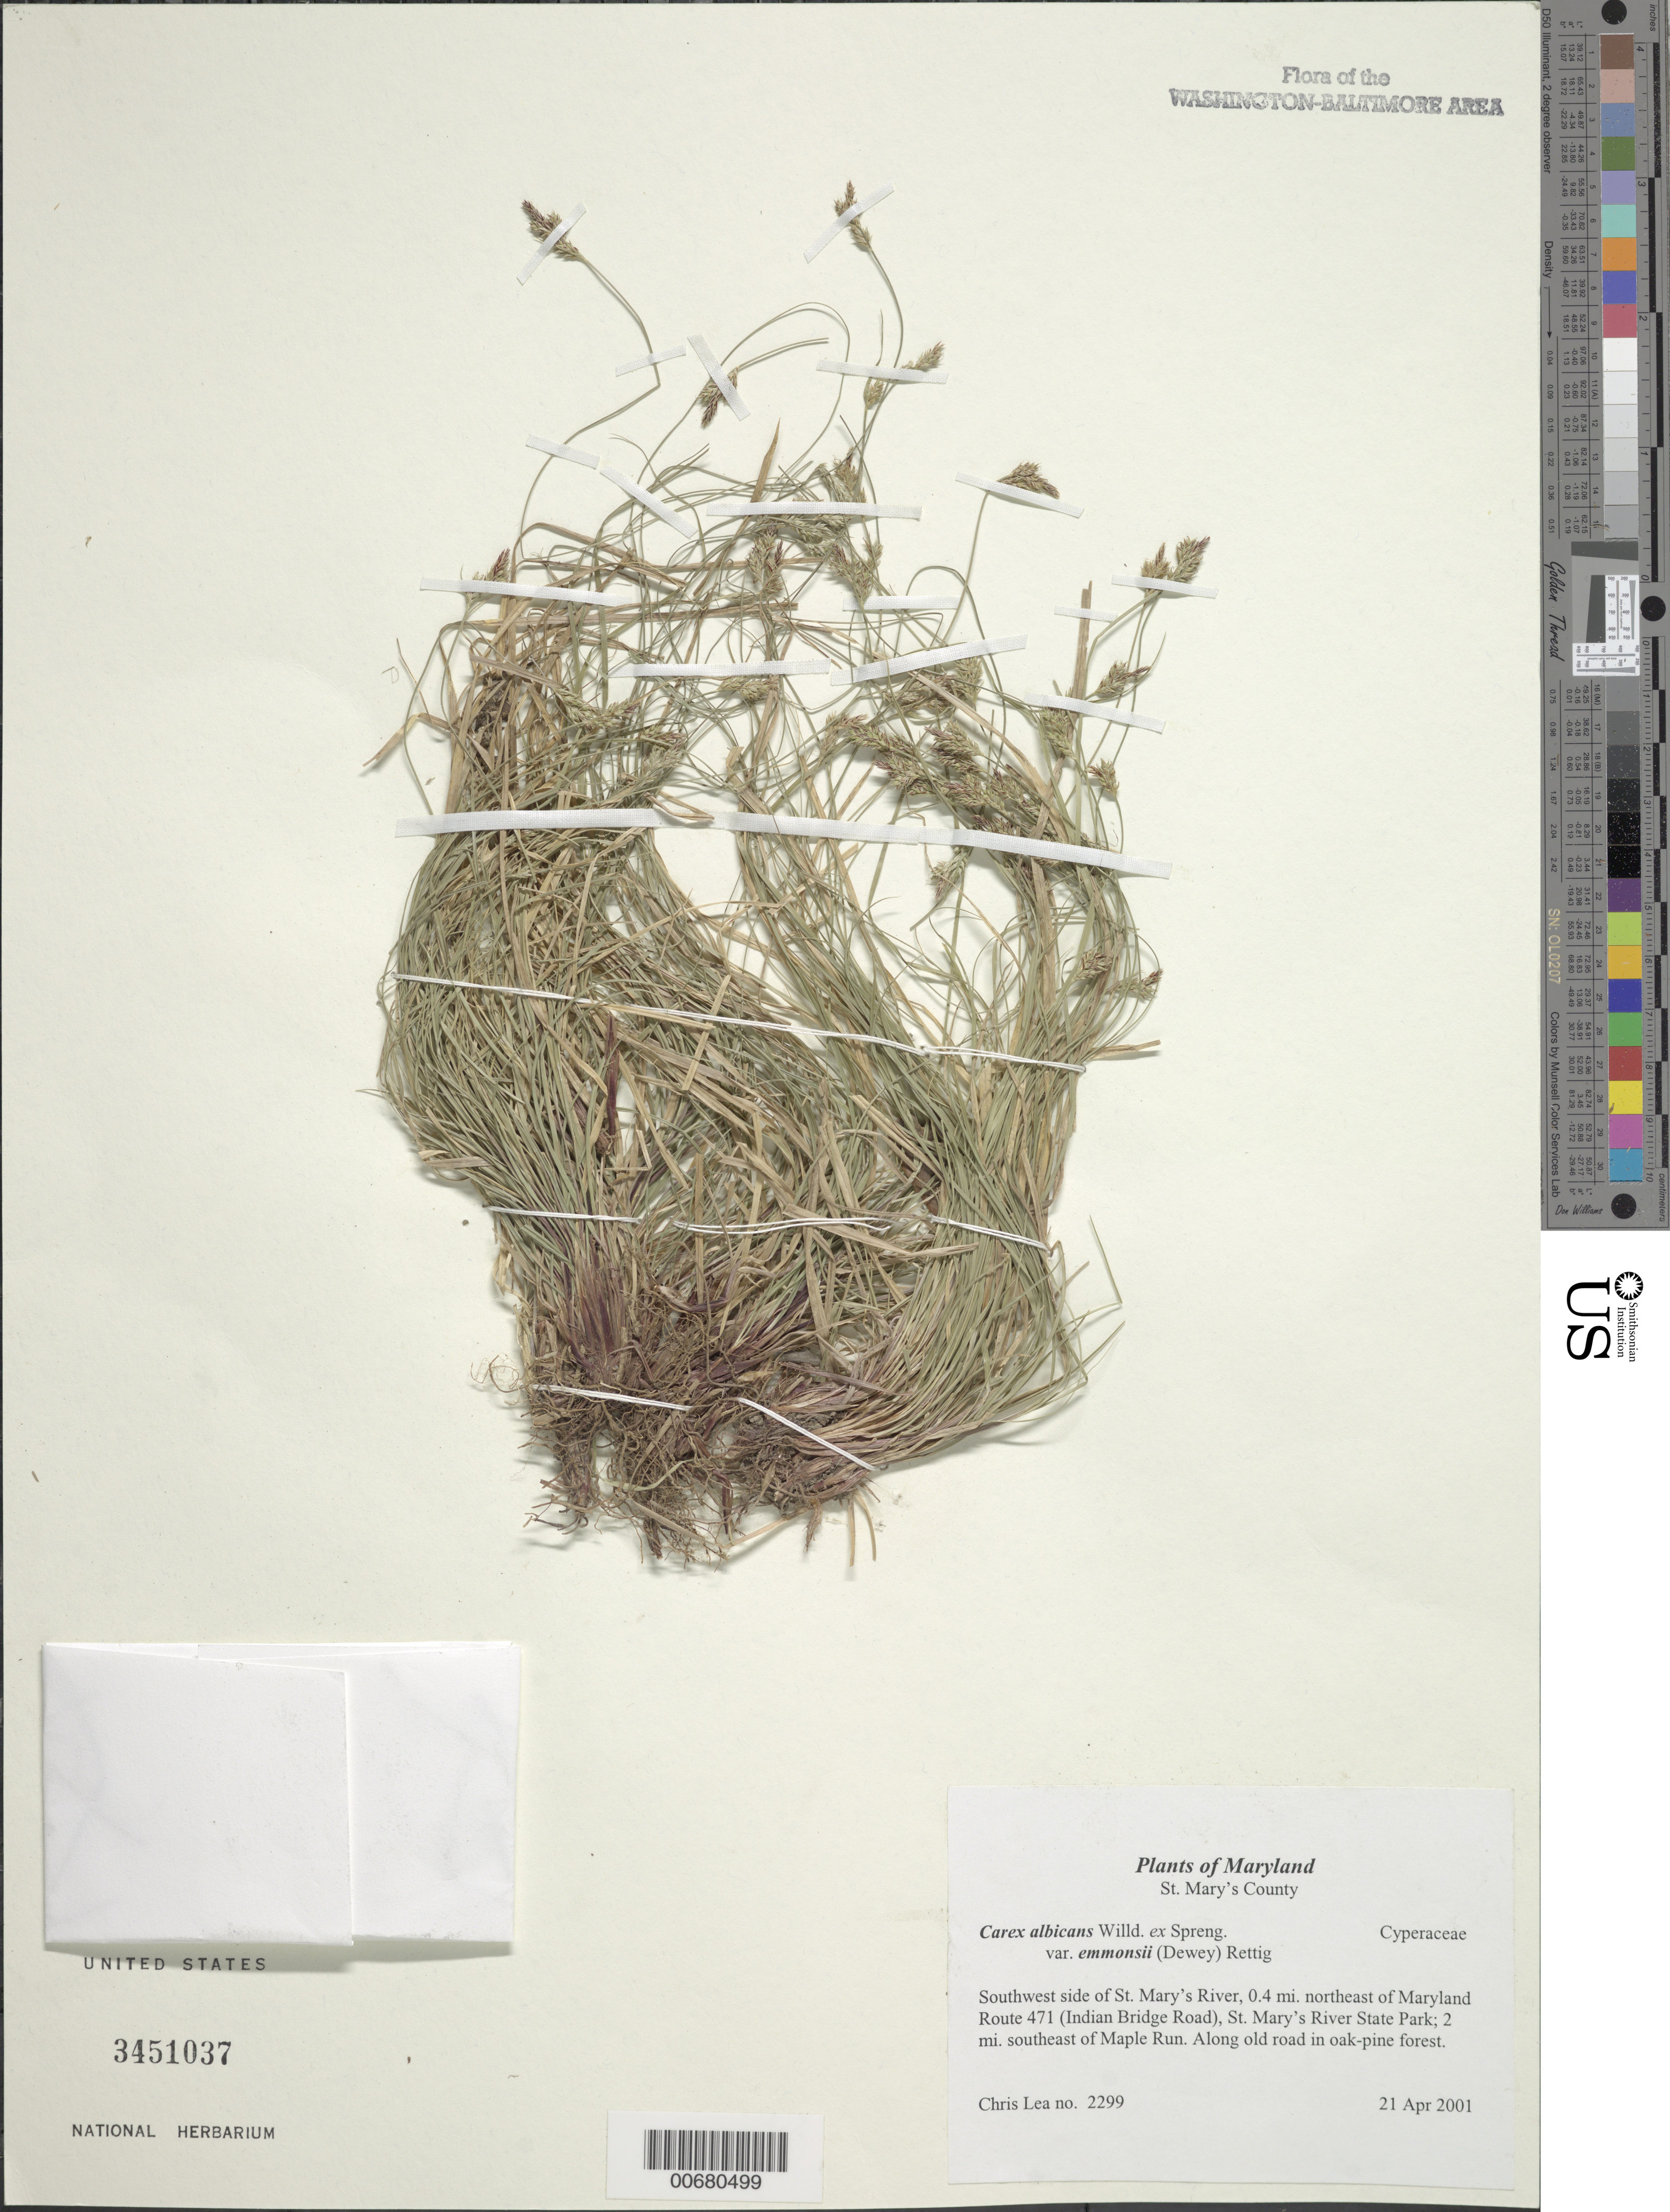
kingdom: Plantae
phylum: Tracheophyta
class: Liliopsida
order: Poales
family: Cyperaceae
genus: Carex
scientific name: Carex emmonsii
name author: Dewey ex Torr.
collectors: C. Lea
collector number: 2299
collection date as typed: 21 Apr 2001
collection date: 2001-04-21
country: United States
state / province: Maryland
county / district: St. Mary's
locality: Southwest side of St. Mary's River, 0.4 mi. northeast of Maryland Route 471 (Indian bridge Road), St. Mary's River state Park; 2 mi. southeast of Maple Run.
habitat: Along old road in oak-pine forest.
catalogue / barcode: US 3451037